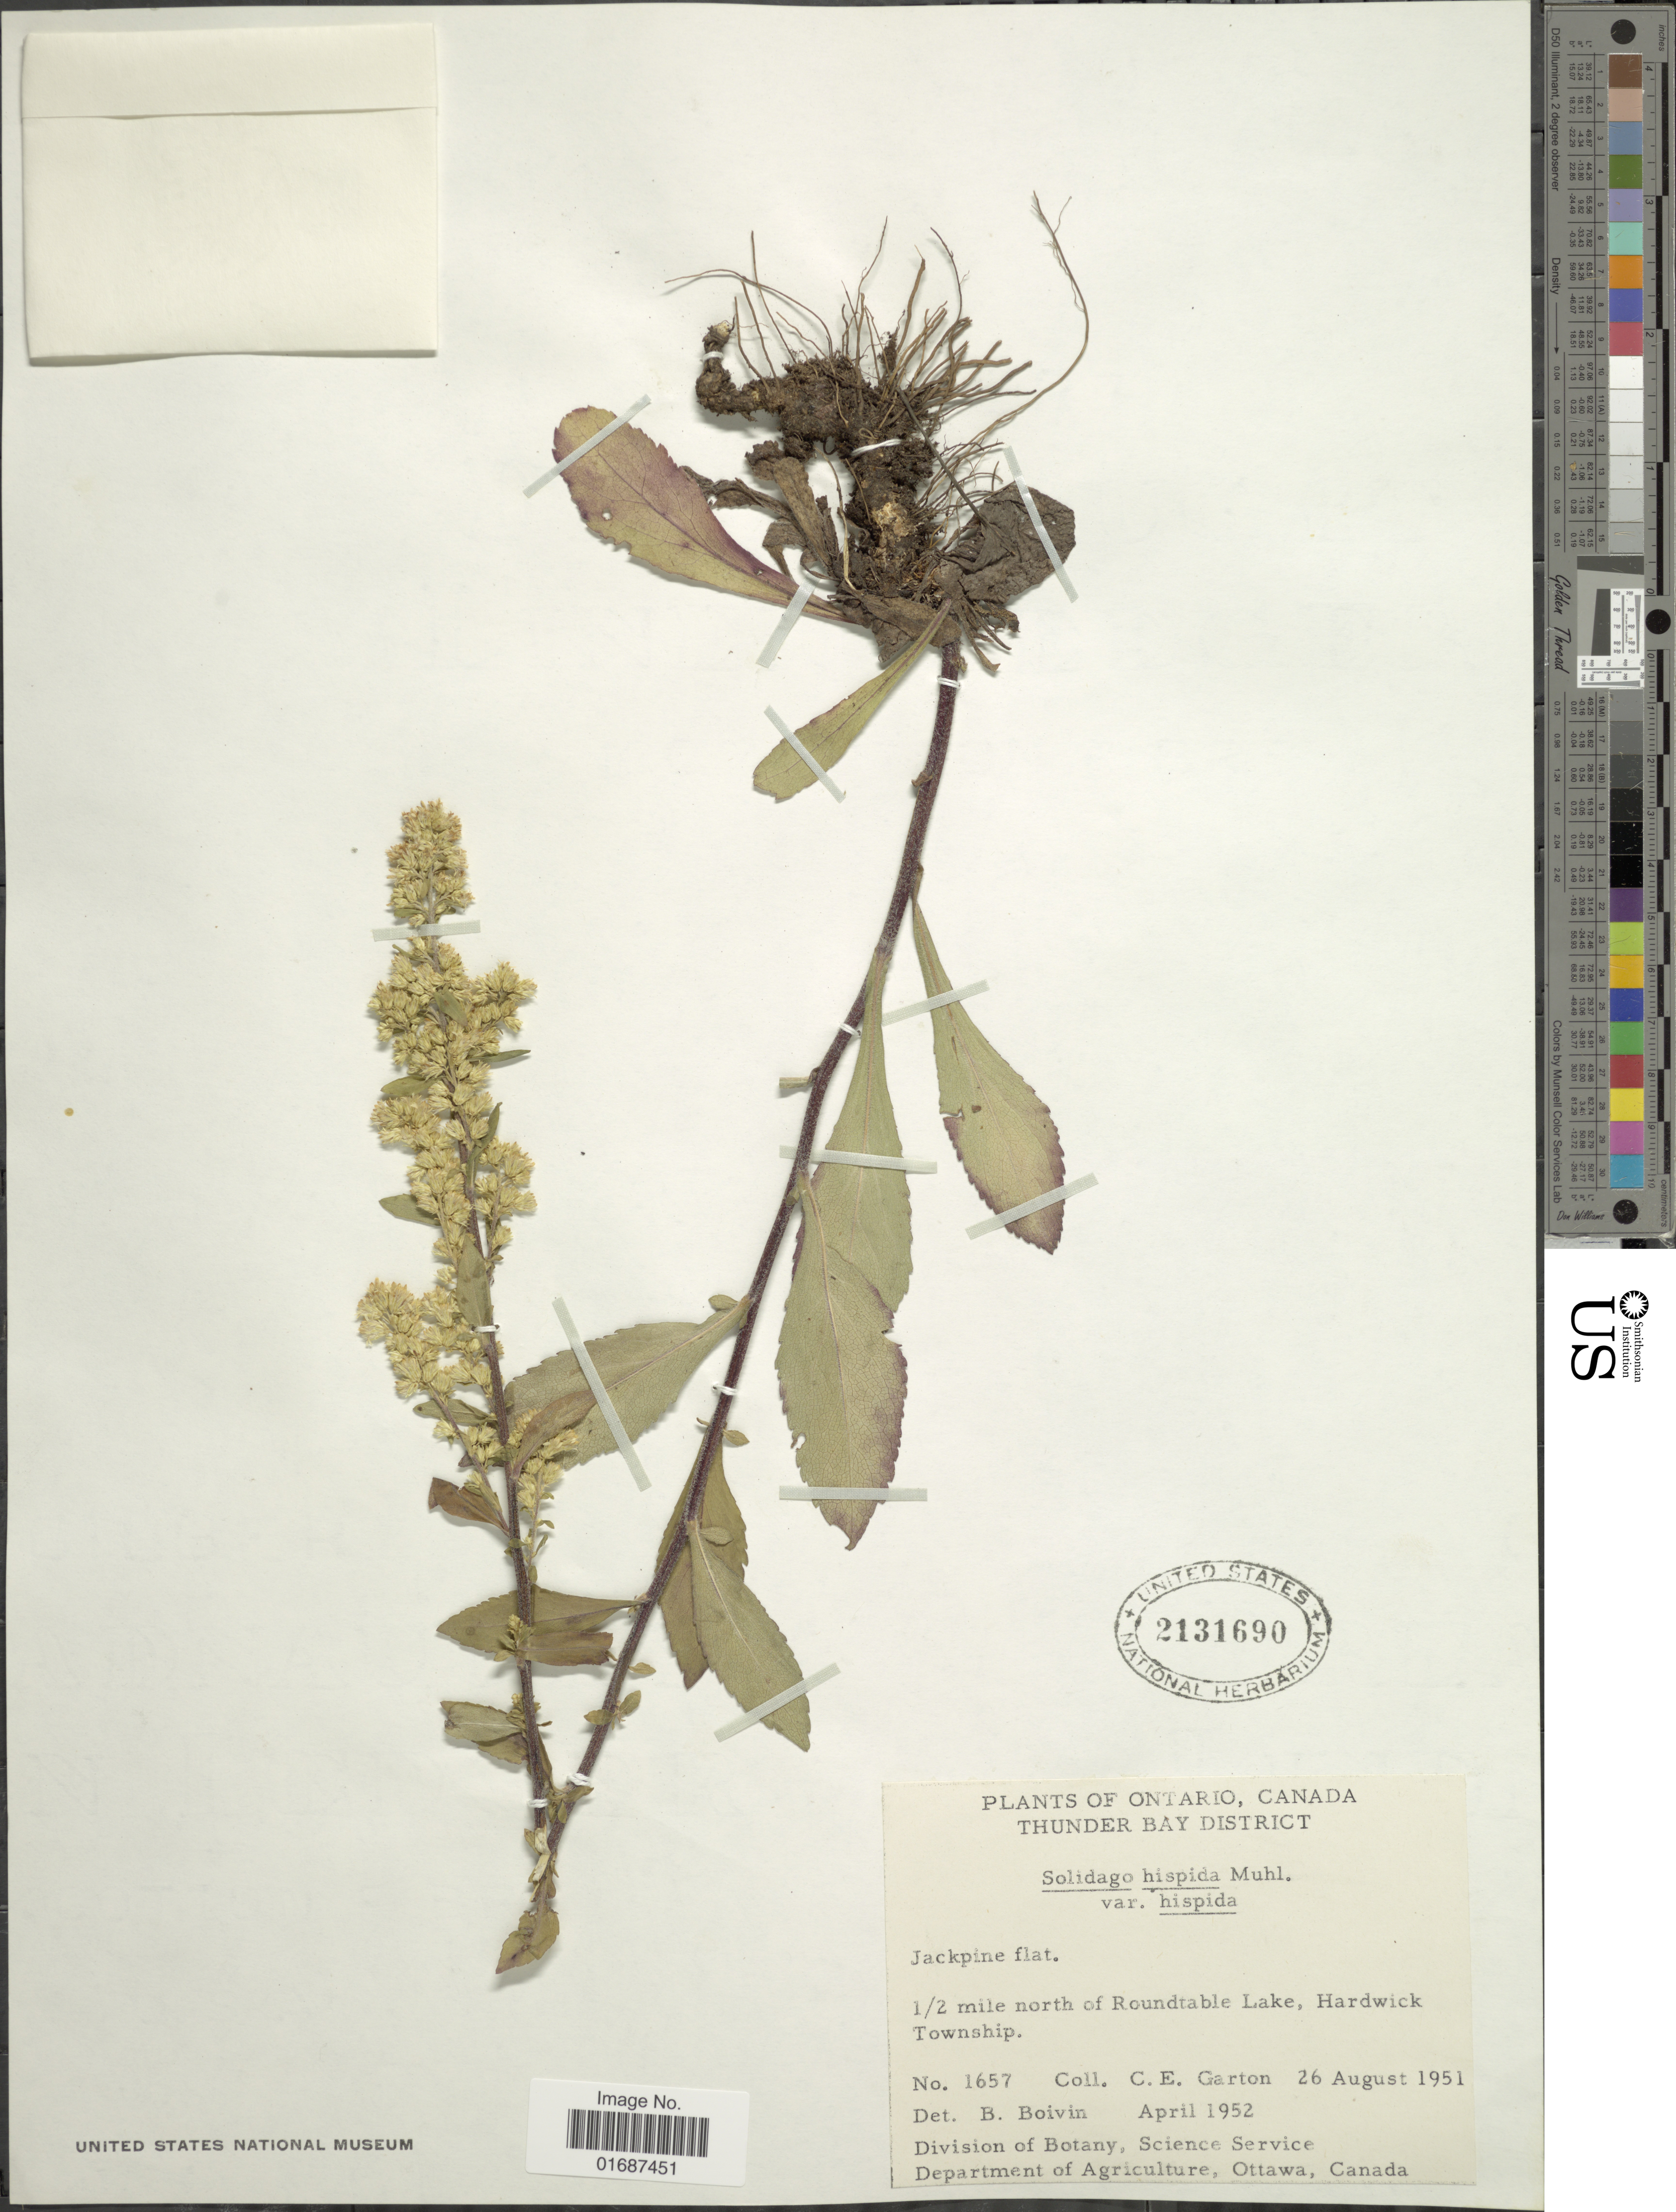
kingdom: Plantae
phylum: Tracheophyta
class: Magnoliopsida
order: Asterales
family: Asteraceae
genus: Solidago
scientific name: Solidago hispida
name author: Muhl. ex Willd.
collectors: C. E. Garton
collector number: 1657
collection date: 1951-08-26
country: Canada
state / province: Ontario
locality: Thunder Bay District, 1/2 mile north of Roundtable Lake, Hardwick Township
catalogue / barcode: US 2131690